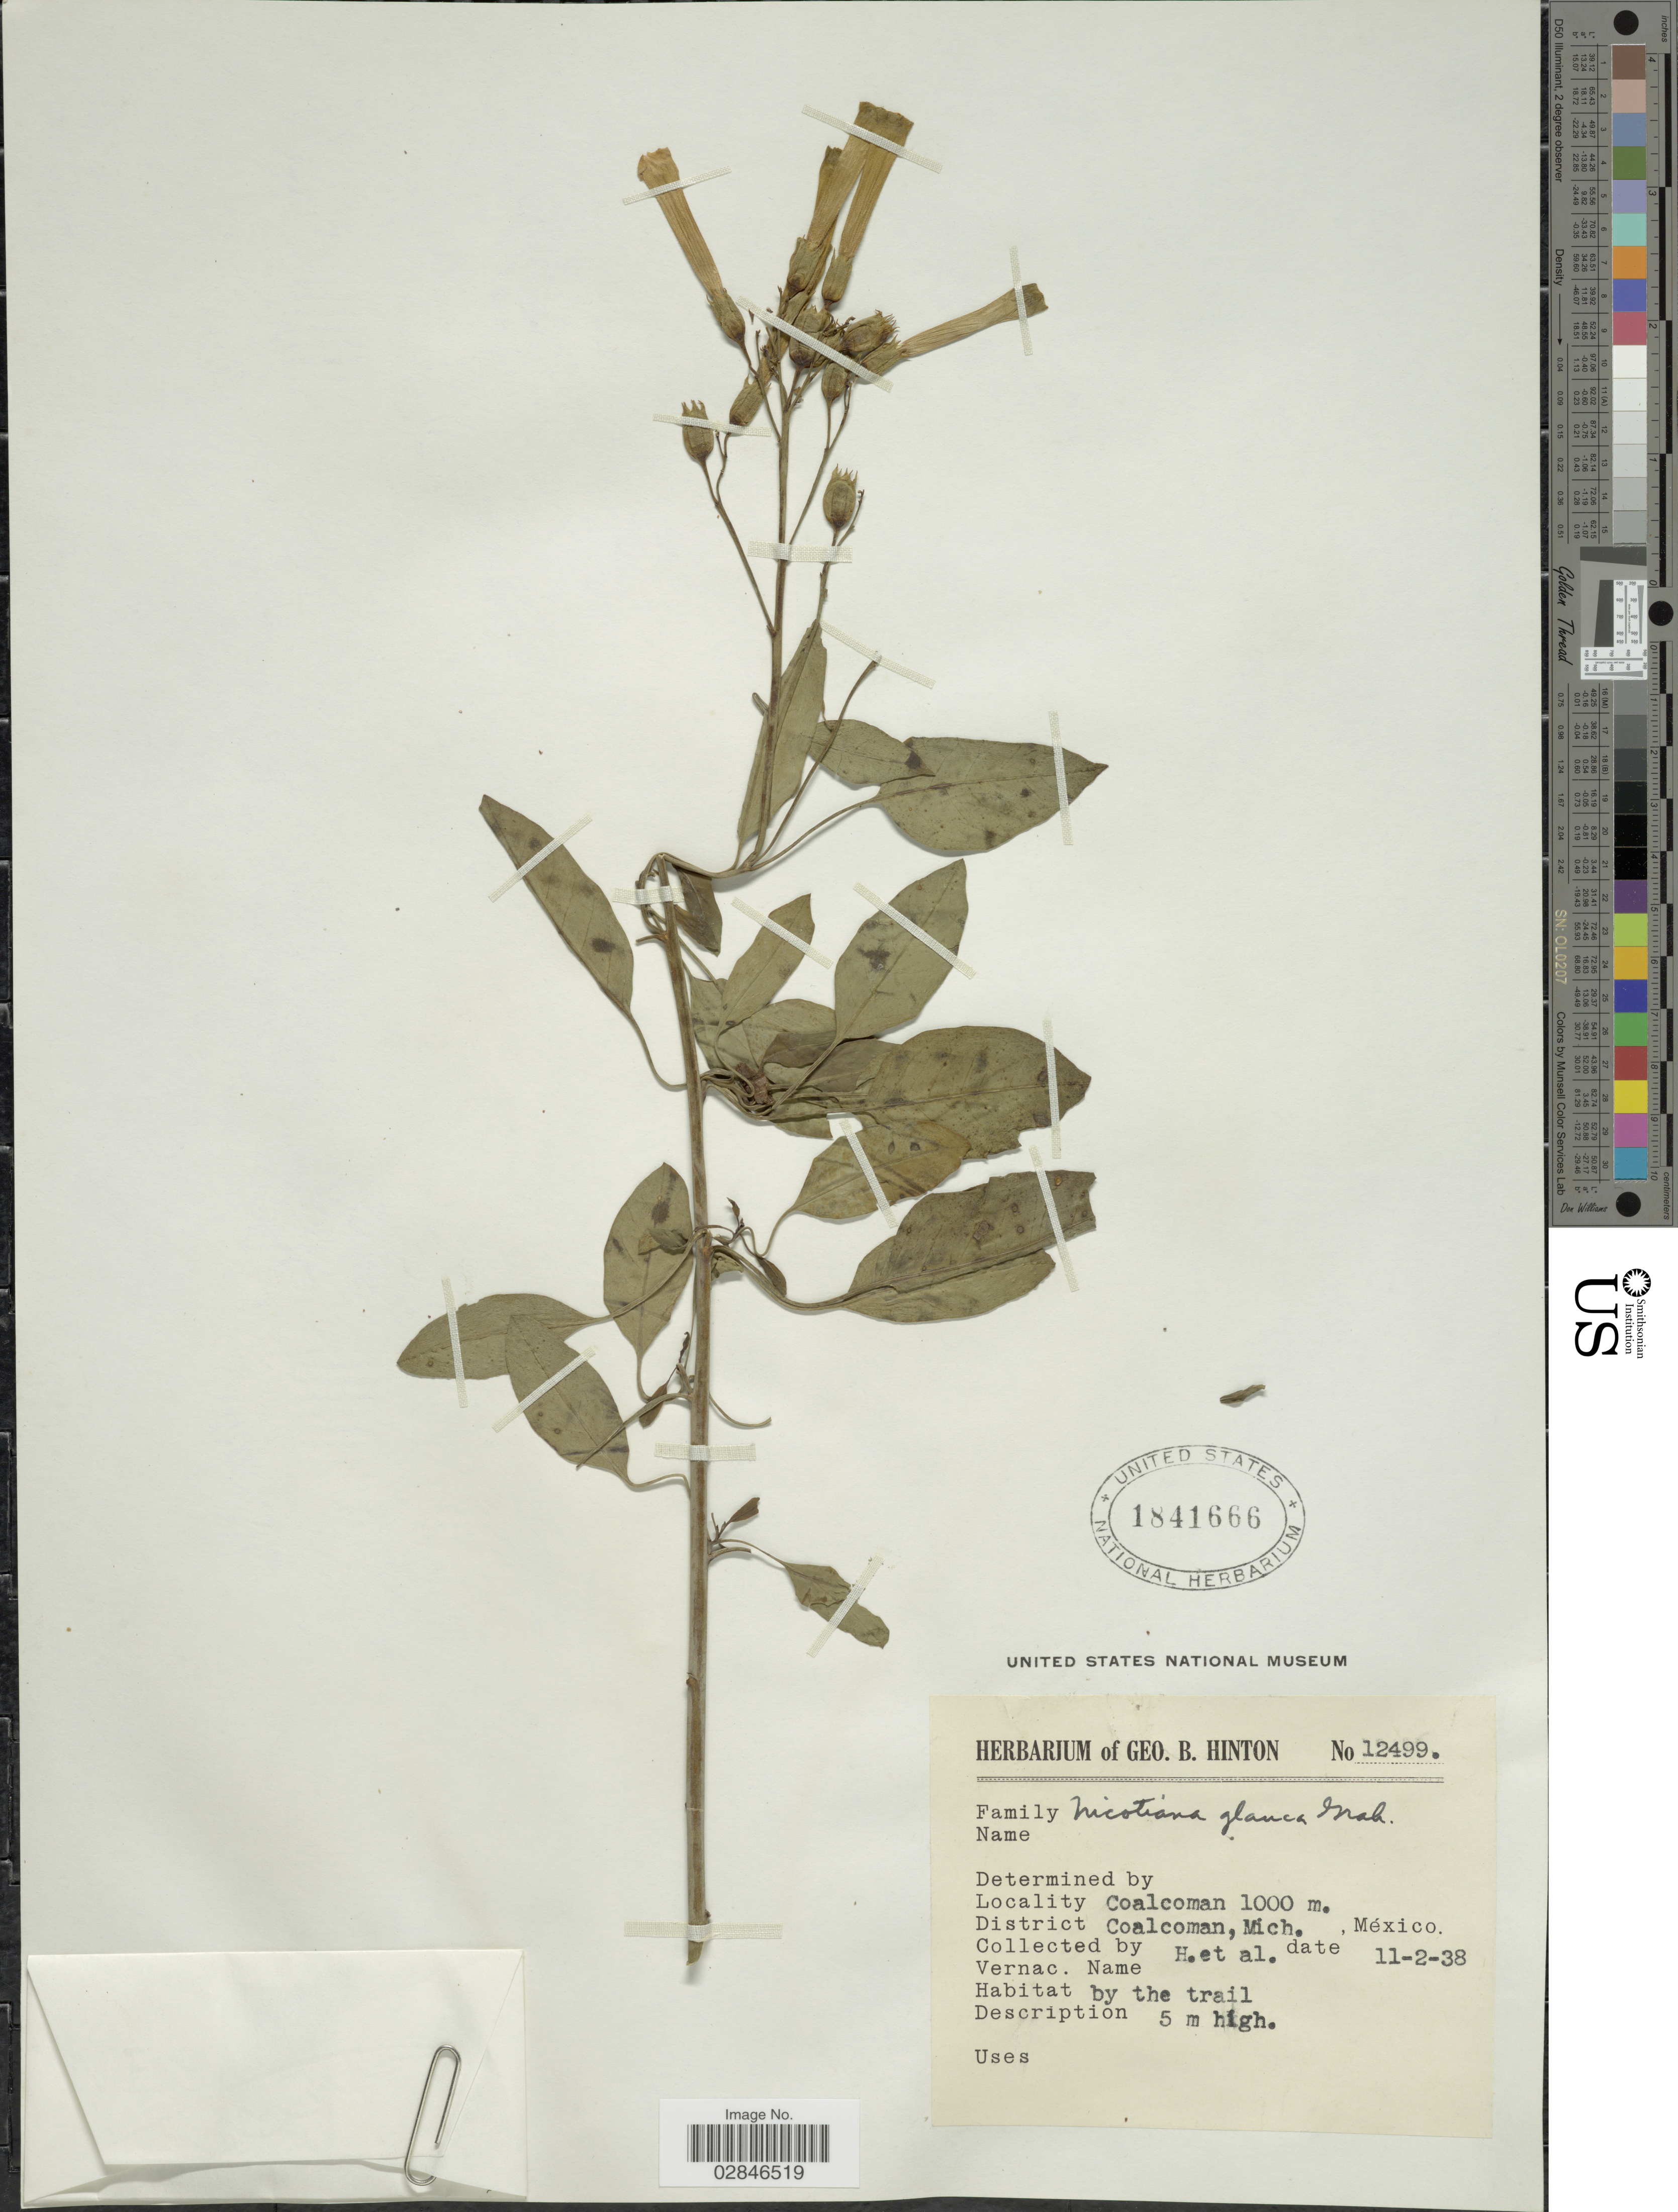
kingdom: Plantae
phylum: Tracheophyta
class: Magnoliopsida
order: Solanales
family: Solanaceae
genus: Nicotiana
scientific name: Nicotiana glauca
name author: Graham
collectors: G. B. Hinton & et al.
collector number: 12499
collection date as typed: Transcribed d/m/y: 11/2/38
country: Mexico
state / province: Michoacán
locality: Coalcoman, District Coalcoman.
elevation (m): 1000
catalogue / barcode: US 1841666